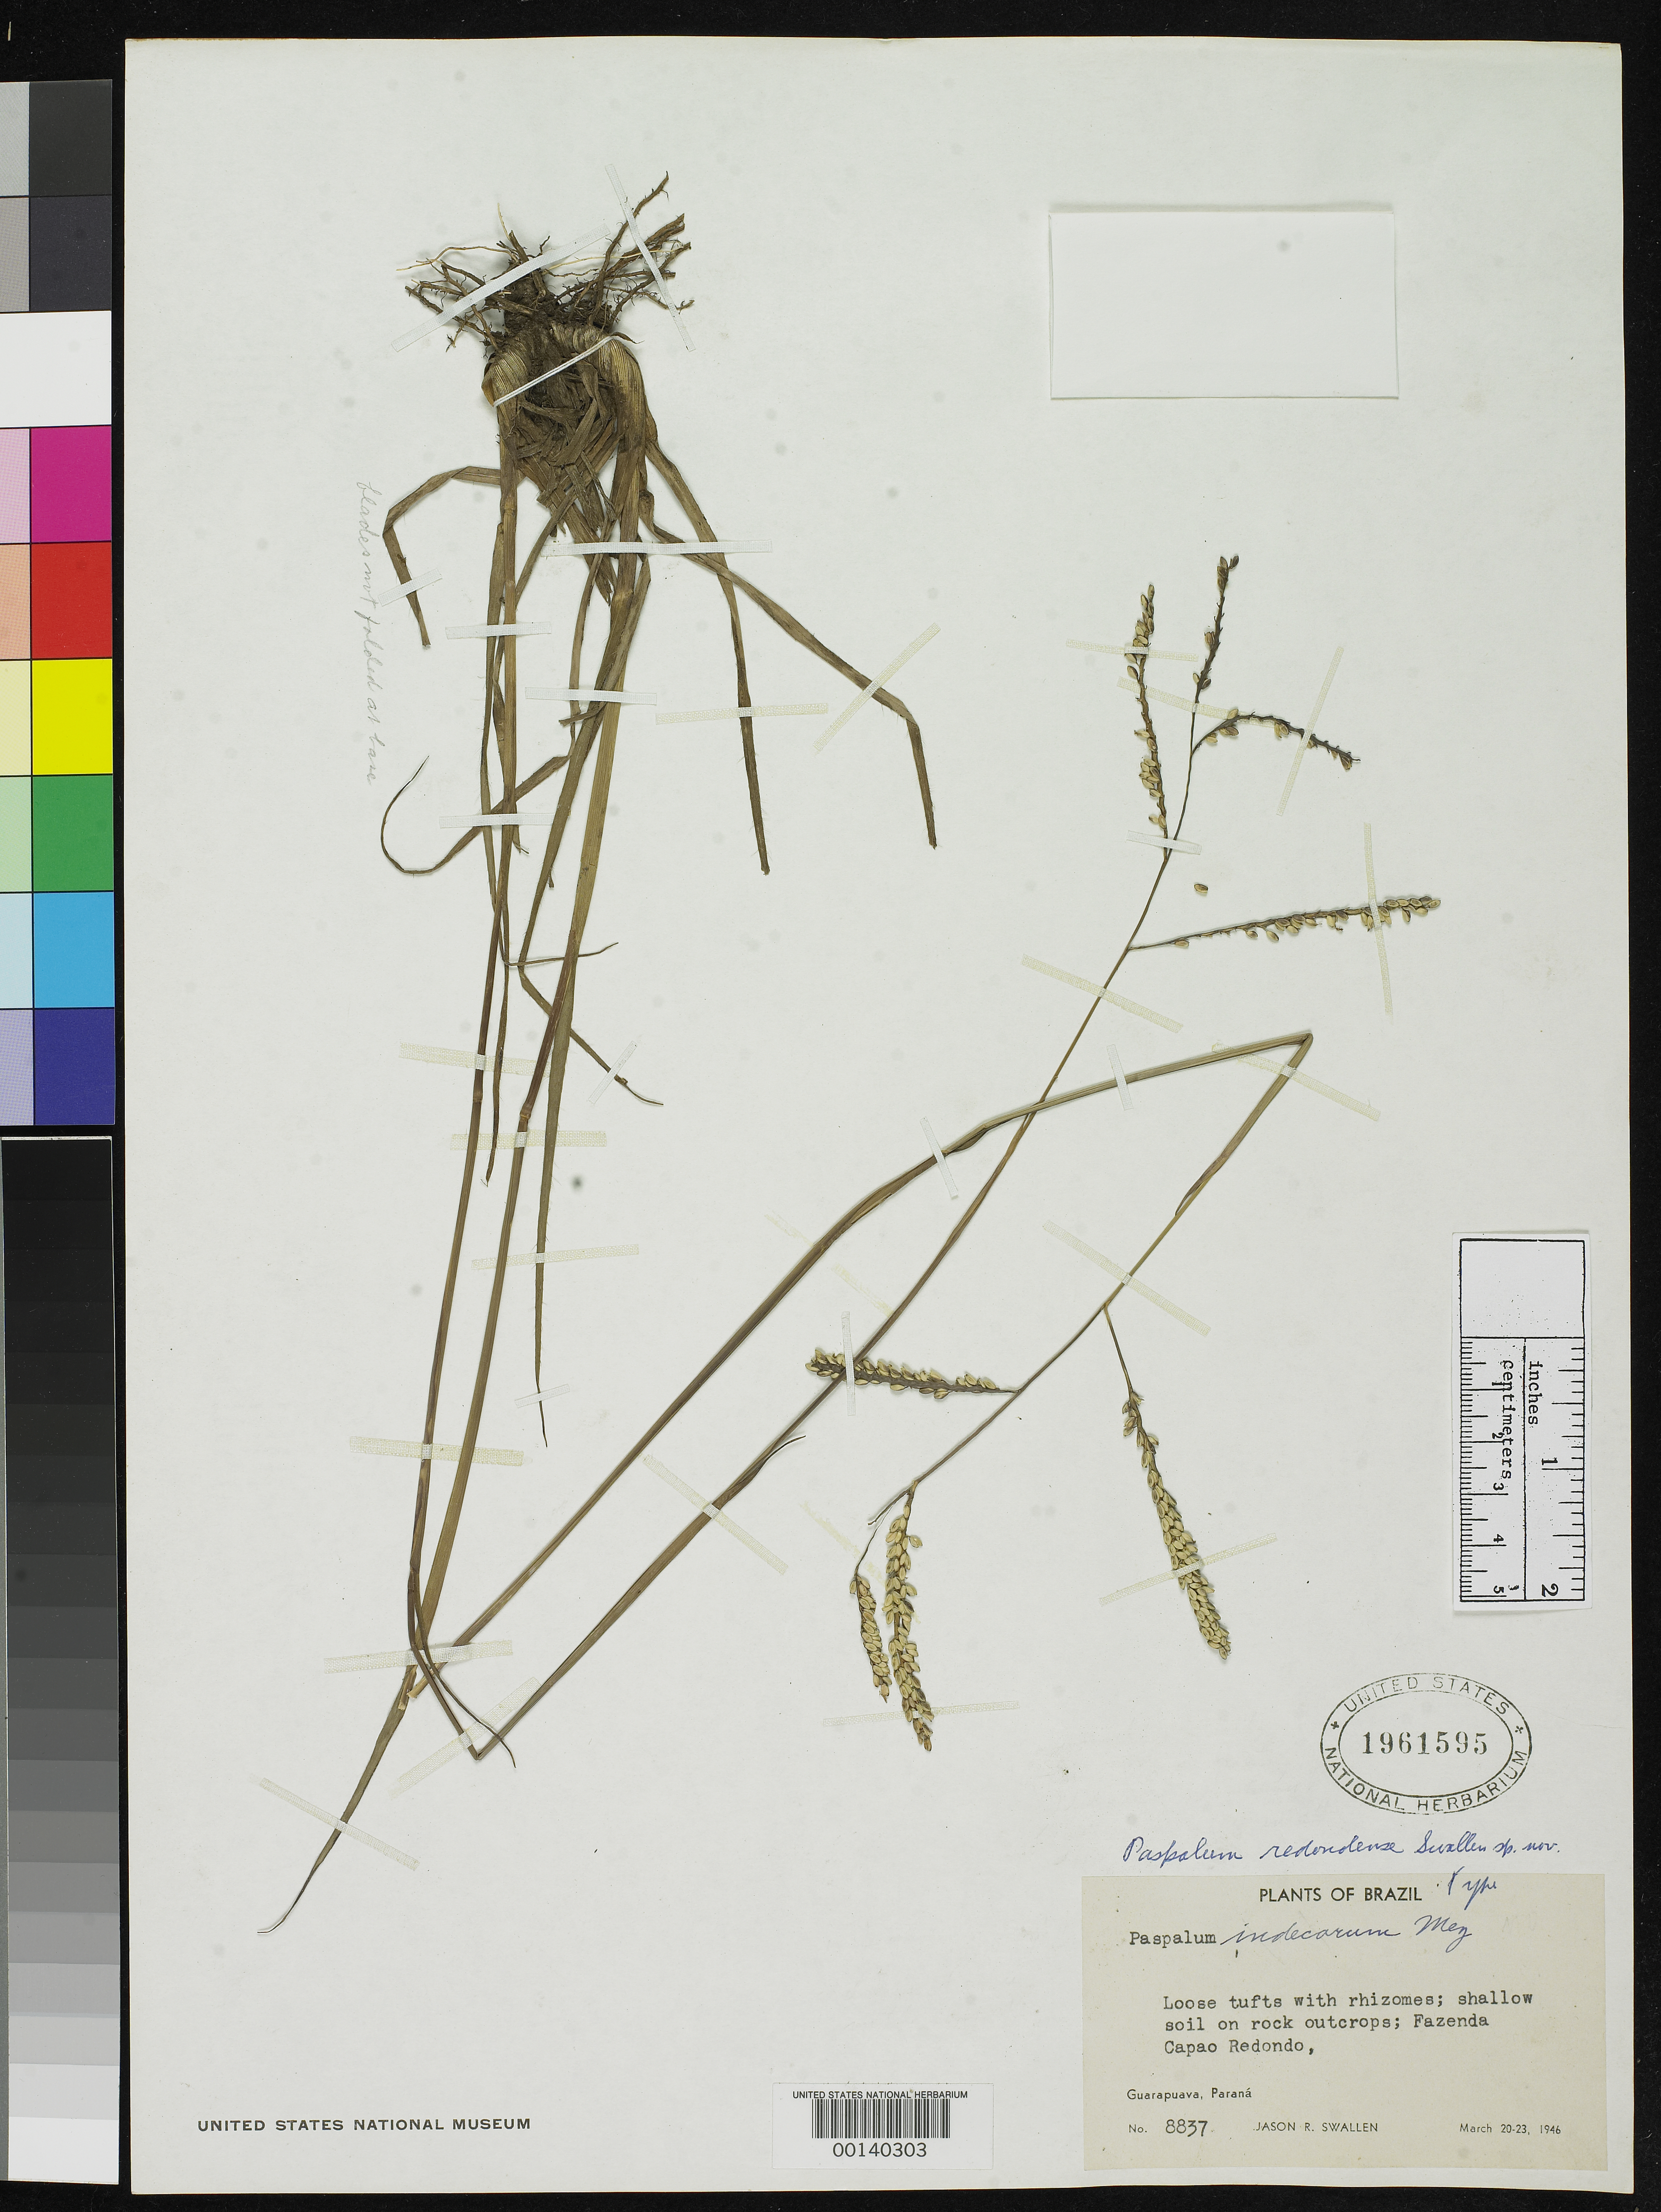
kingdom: Plantae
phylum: Tracheophyta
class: Liliopsida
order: Poales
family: Poaceae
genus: Paspalum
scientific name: Paspalum redondense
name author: Swallen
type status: Holotype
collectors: J. R. Swallen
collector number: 8837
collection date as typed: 20 Mar 1946 to 23 Mar 1946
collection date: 1946-03-20/1946-03-23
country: Brazil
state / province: Paraná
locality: Guarapuava, Fazenda Capao Redondo.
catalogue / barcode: US 1961595